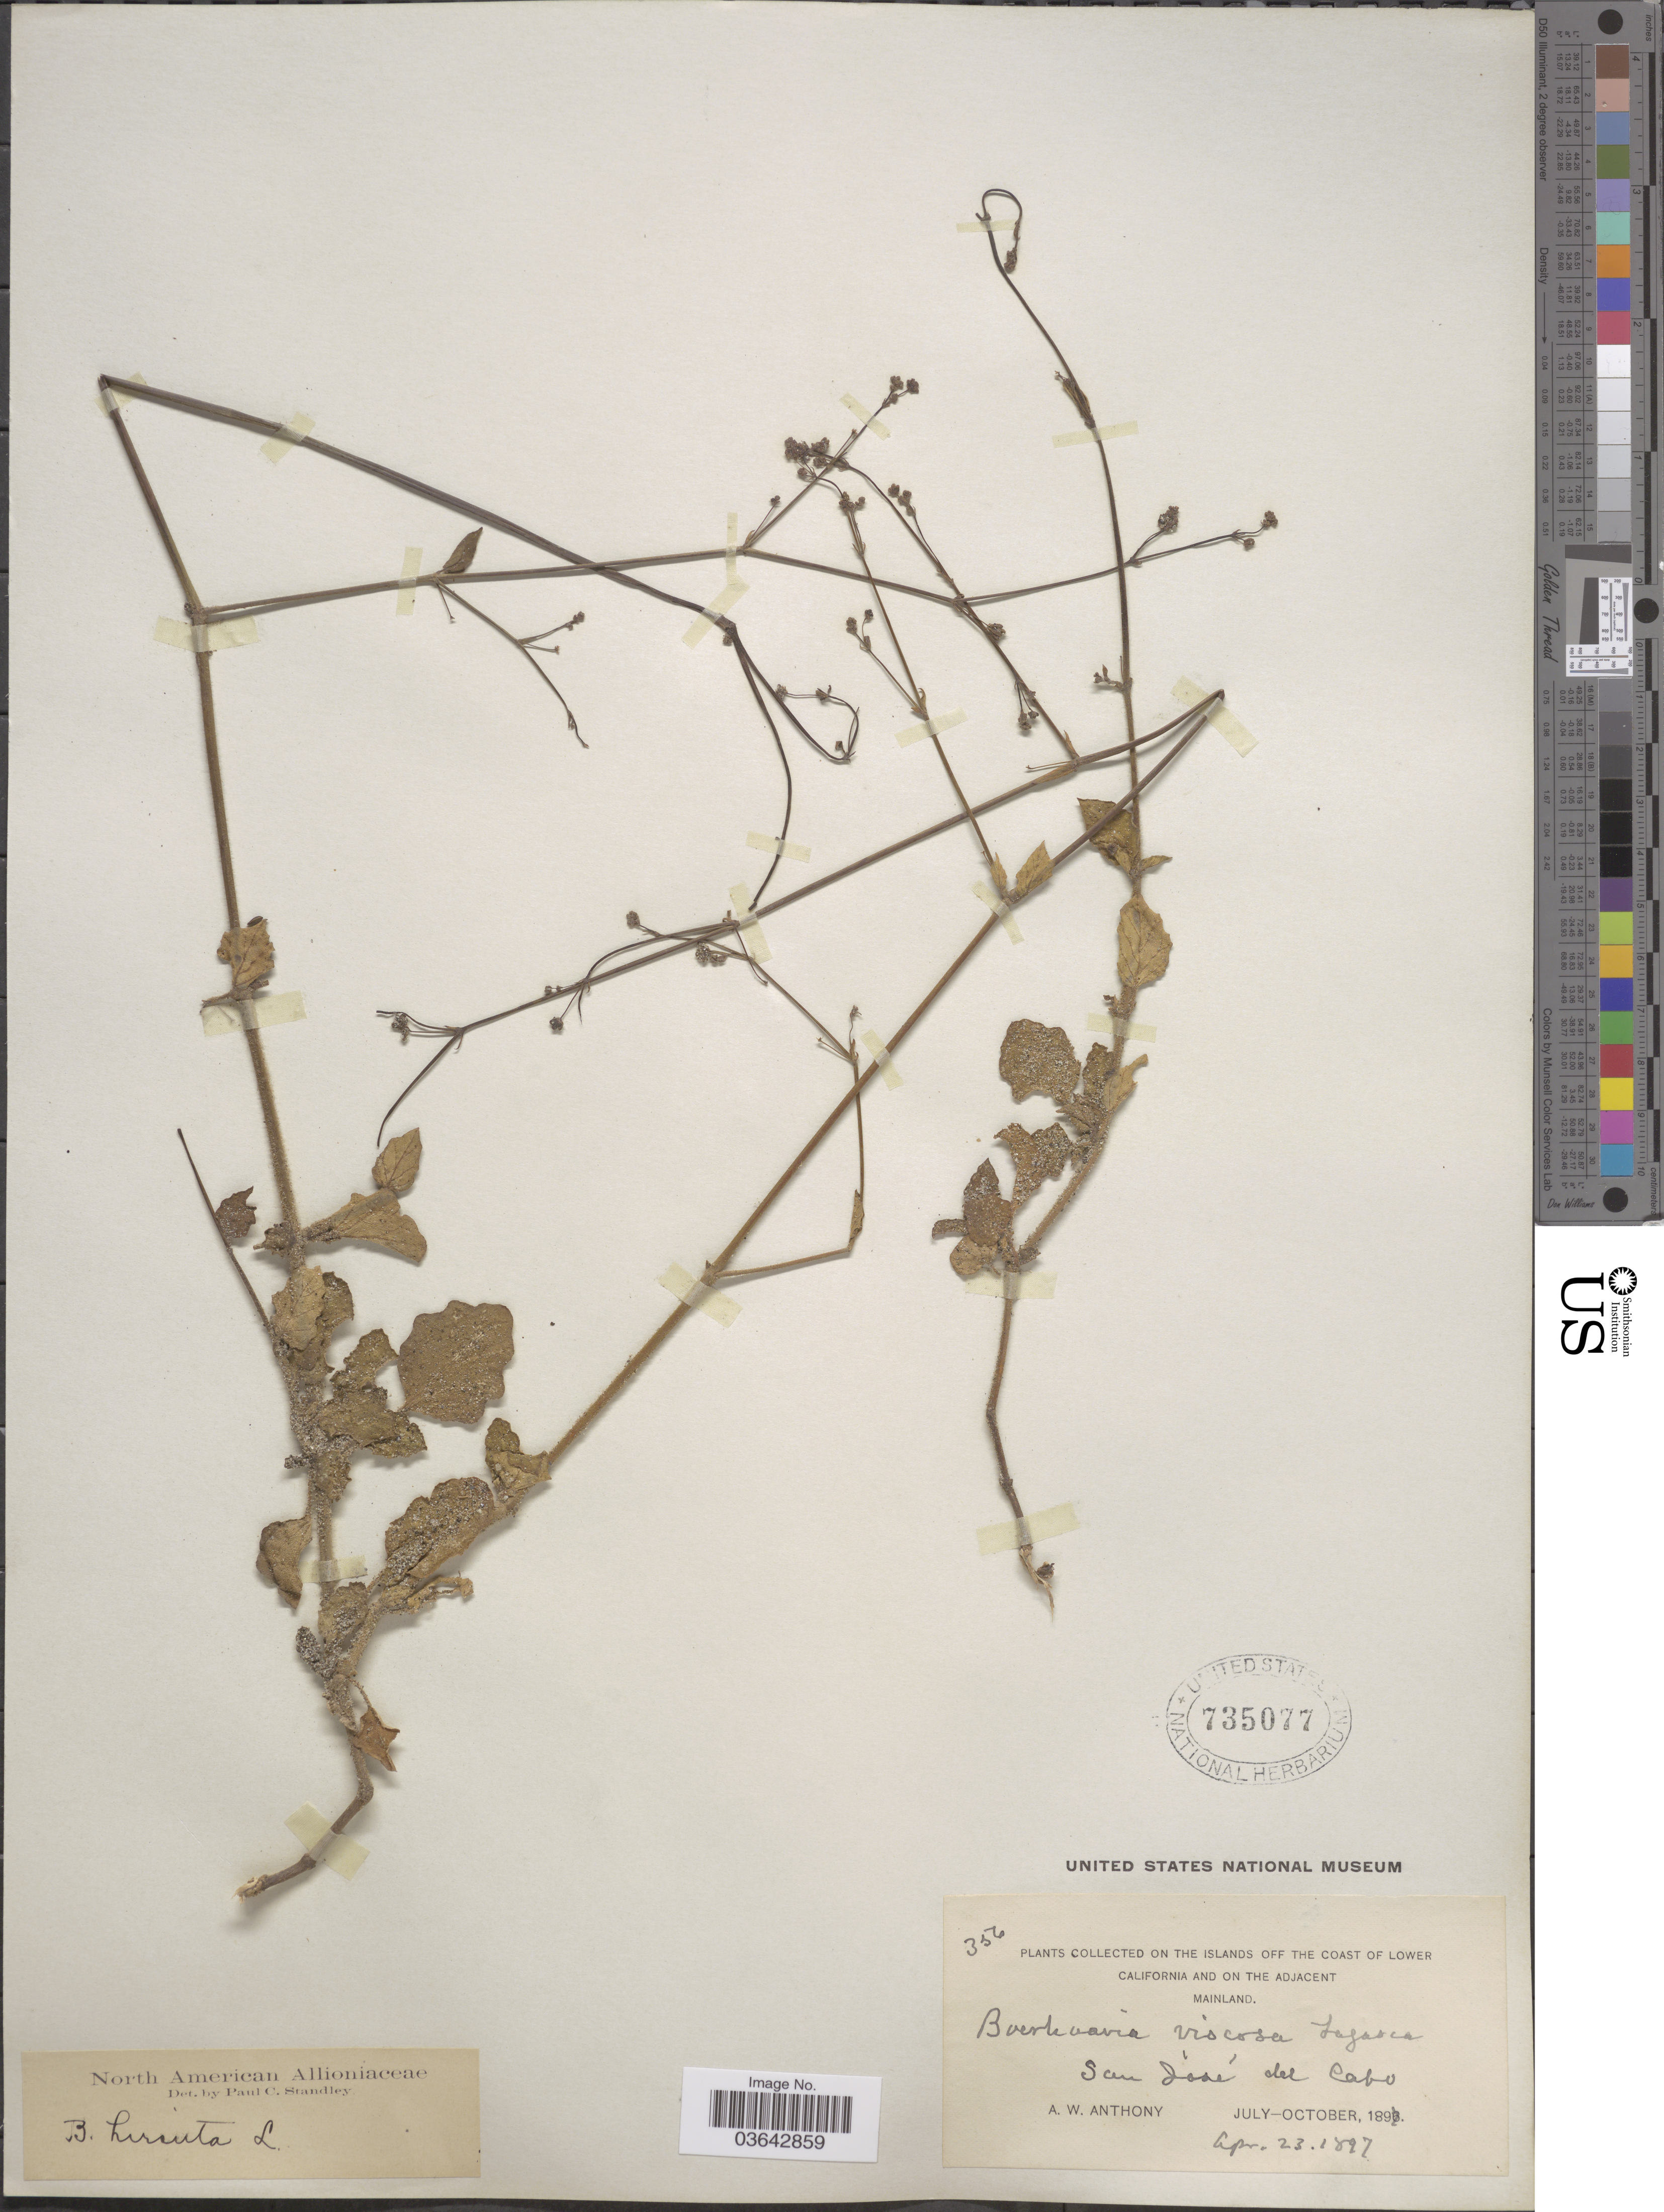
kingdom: Plantae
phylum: Tracheophyta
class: Magnoliopsida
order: Caryophyllales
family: Nyctaginaceae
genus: Boerhavia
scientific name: Boerhavia caribaea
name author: Jacq.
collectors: A. W. Anthony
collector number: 356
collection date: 1897-04-23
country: Mexico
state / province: Baja California Sur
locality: On the islands off the coast of Lower California and on the adjacent Mainland. San Jose del Cabo.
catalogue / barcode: US 735077